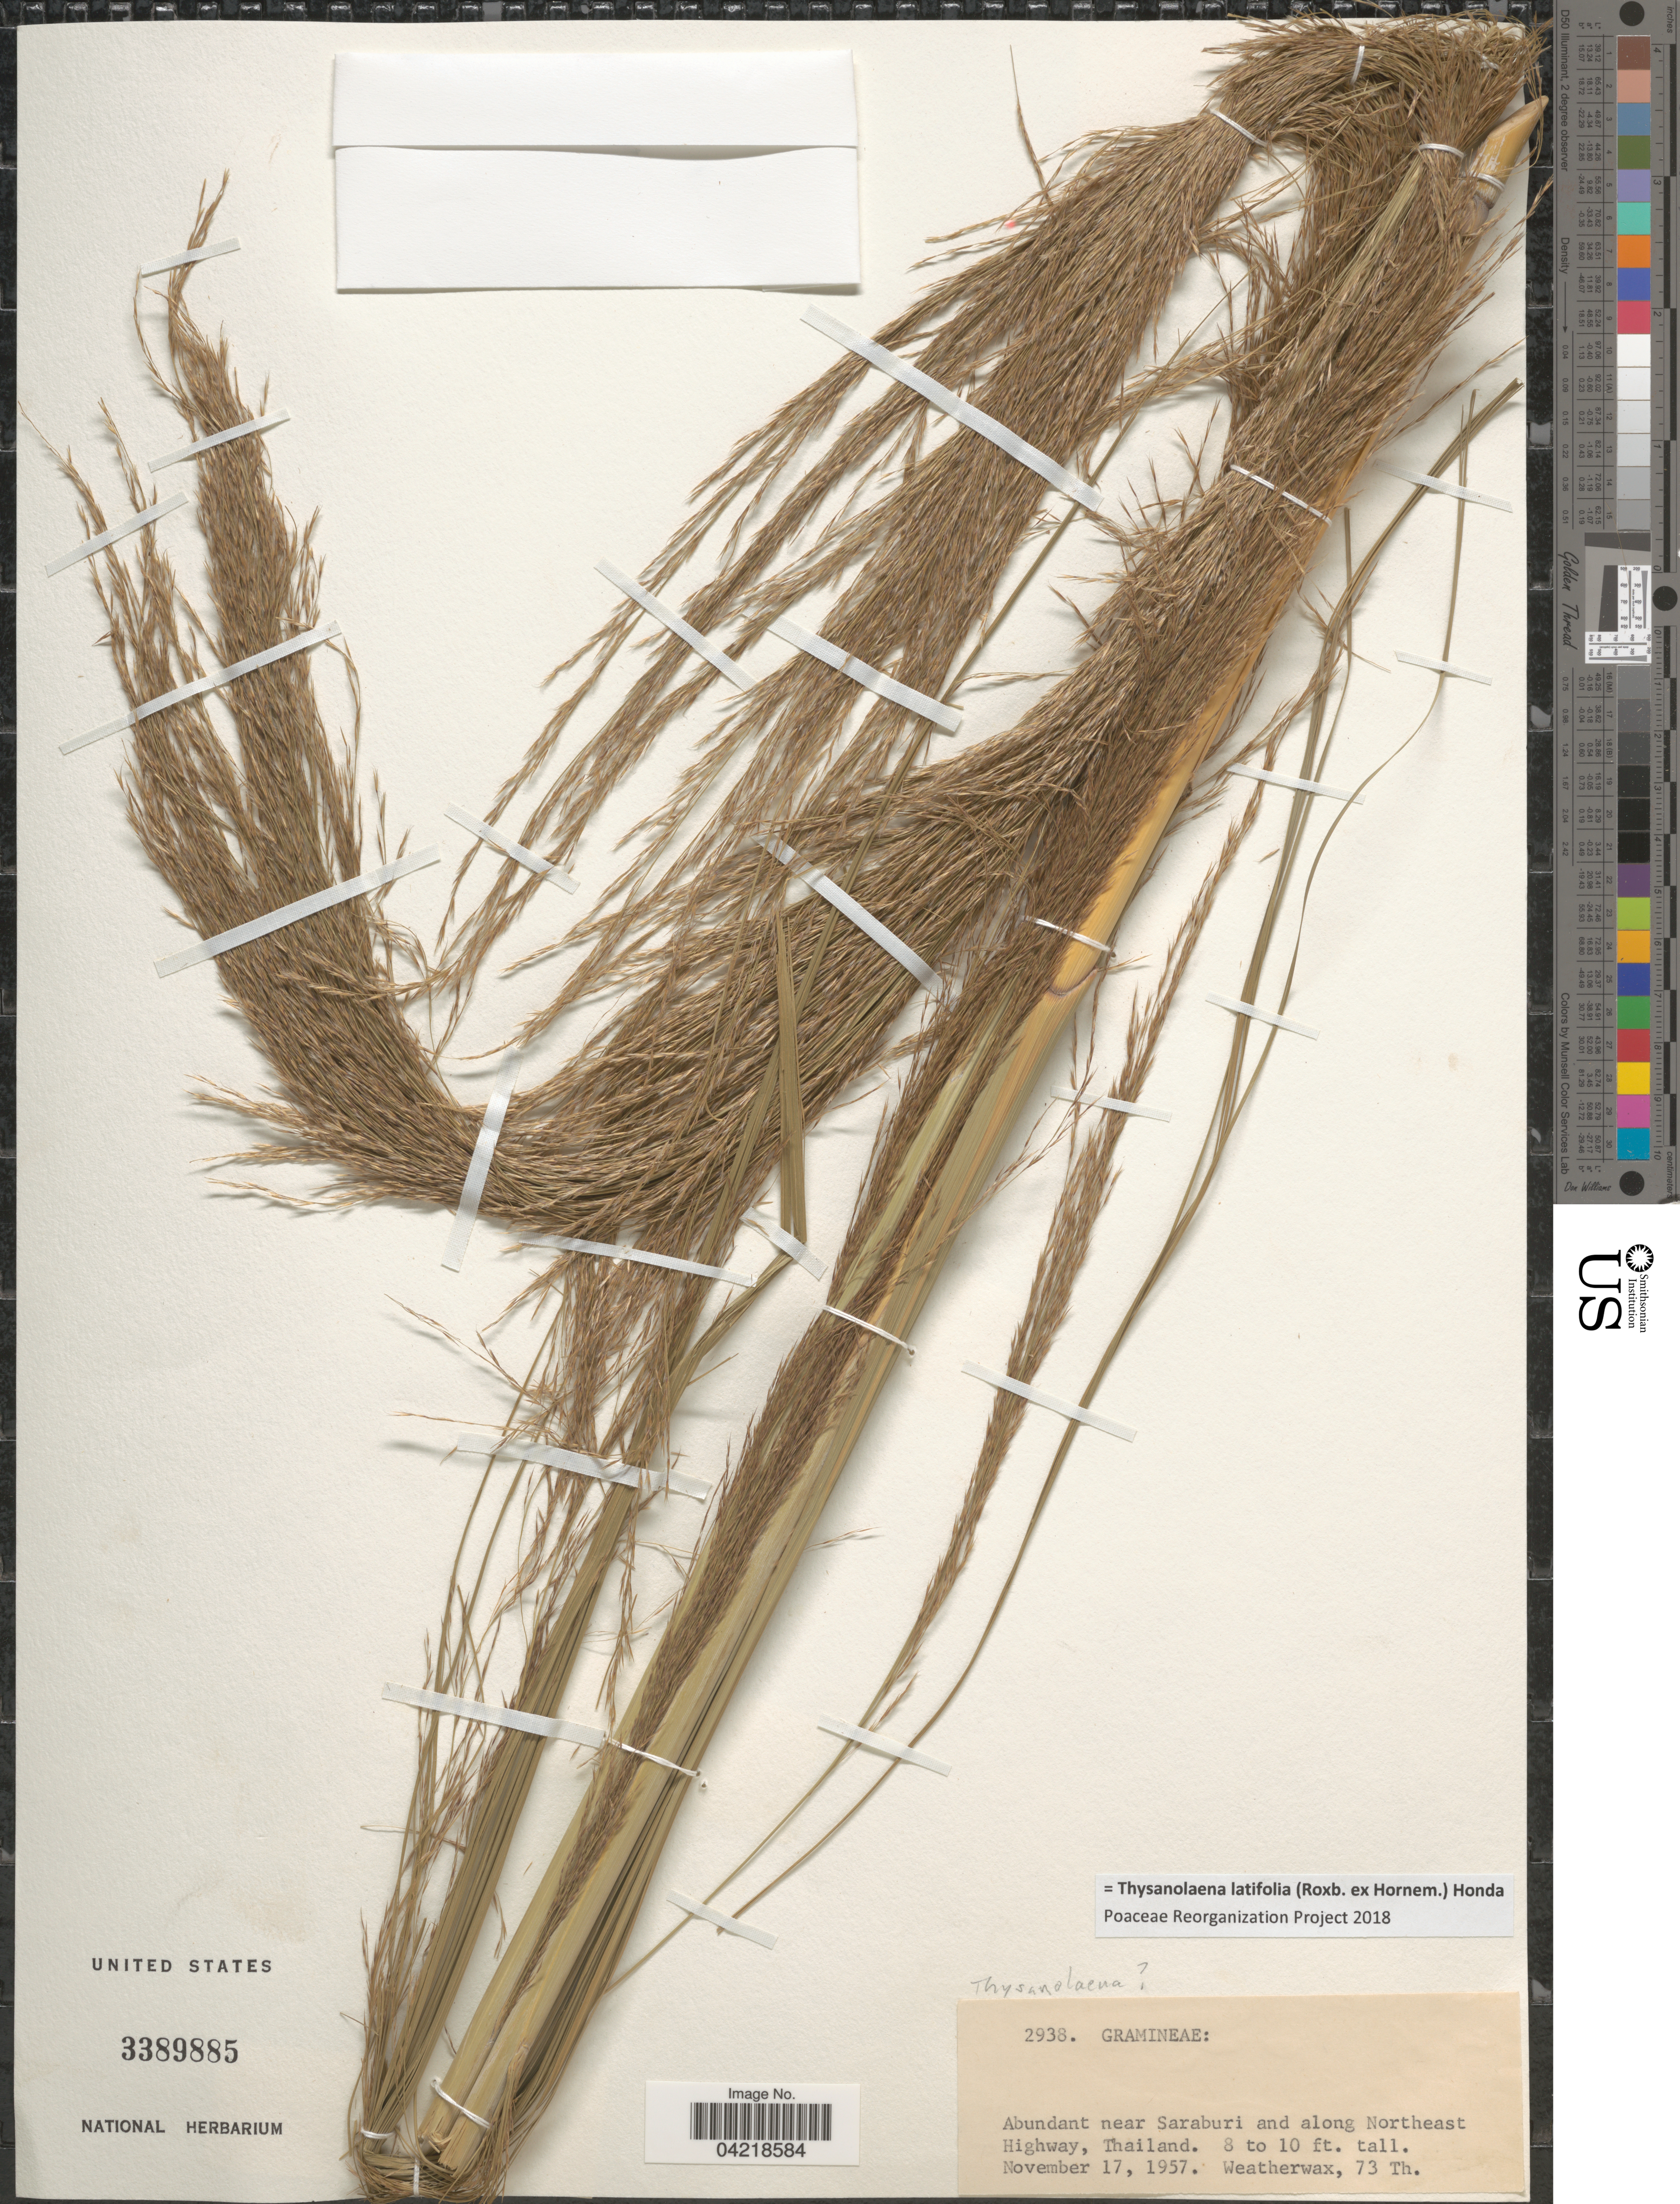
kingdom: Plantae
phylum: Tracheophyta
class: Liliopsida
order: Poales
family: Poaceae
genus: Thysanolaena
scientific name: Thysanolaena latifolia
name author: (Roxb. ex Hornem.) Honda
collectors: -. Weatherwax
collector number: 73Th/2938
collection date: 1957-11-17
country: Thailand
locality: Abundant near Saraburi and along Northeast Highway.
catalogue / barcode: US 3389885